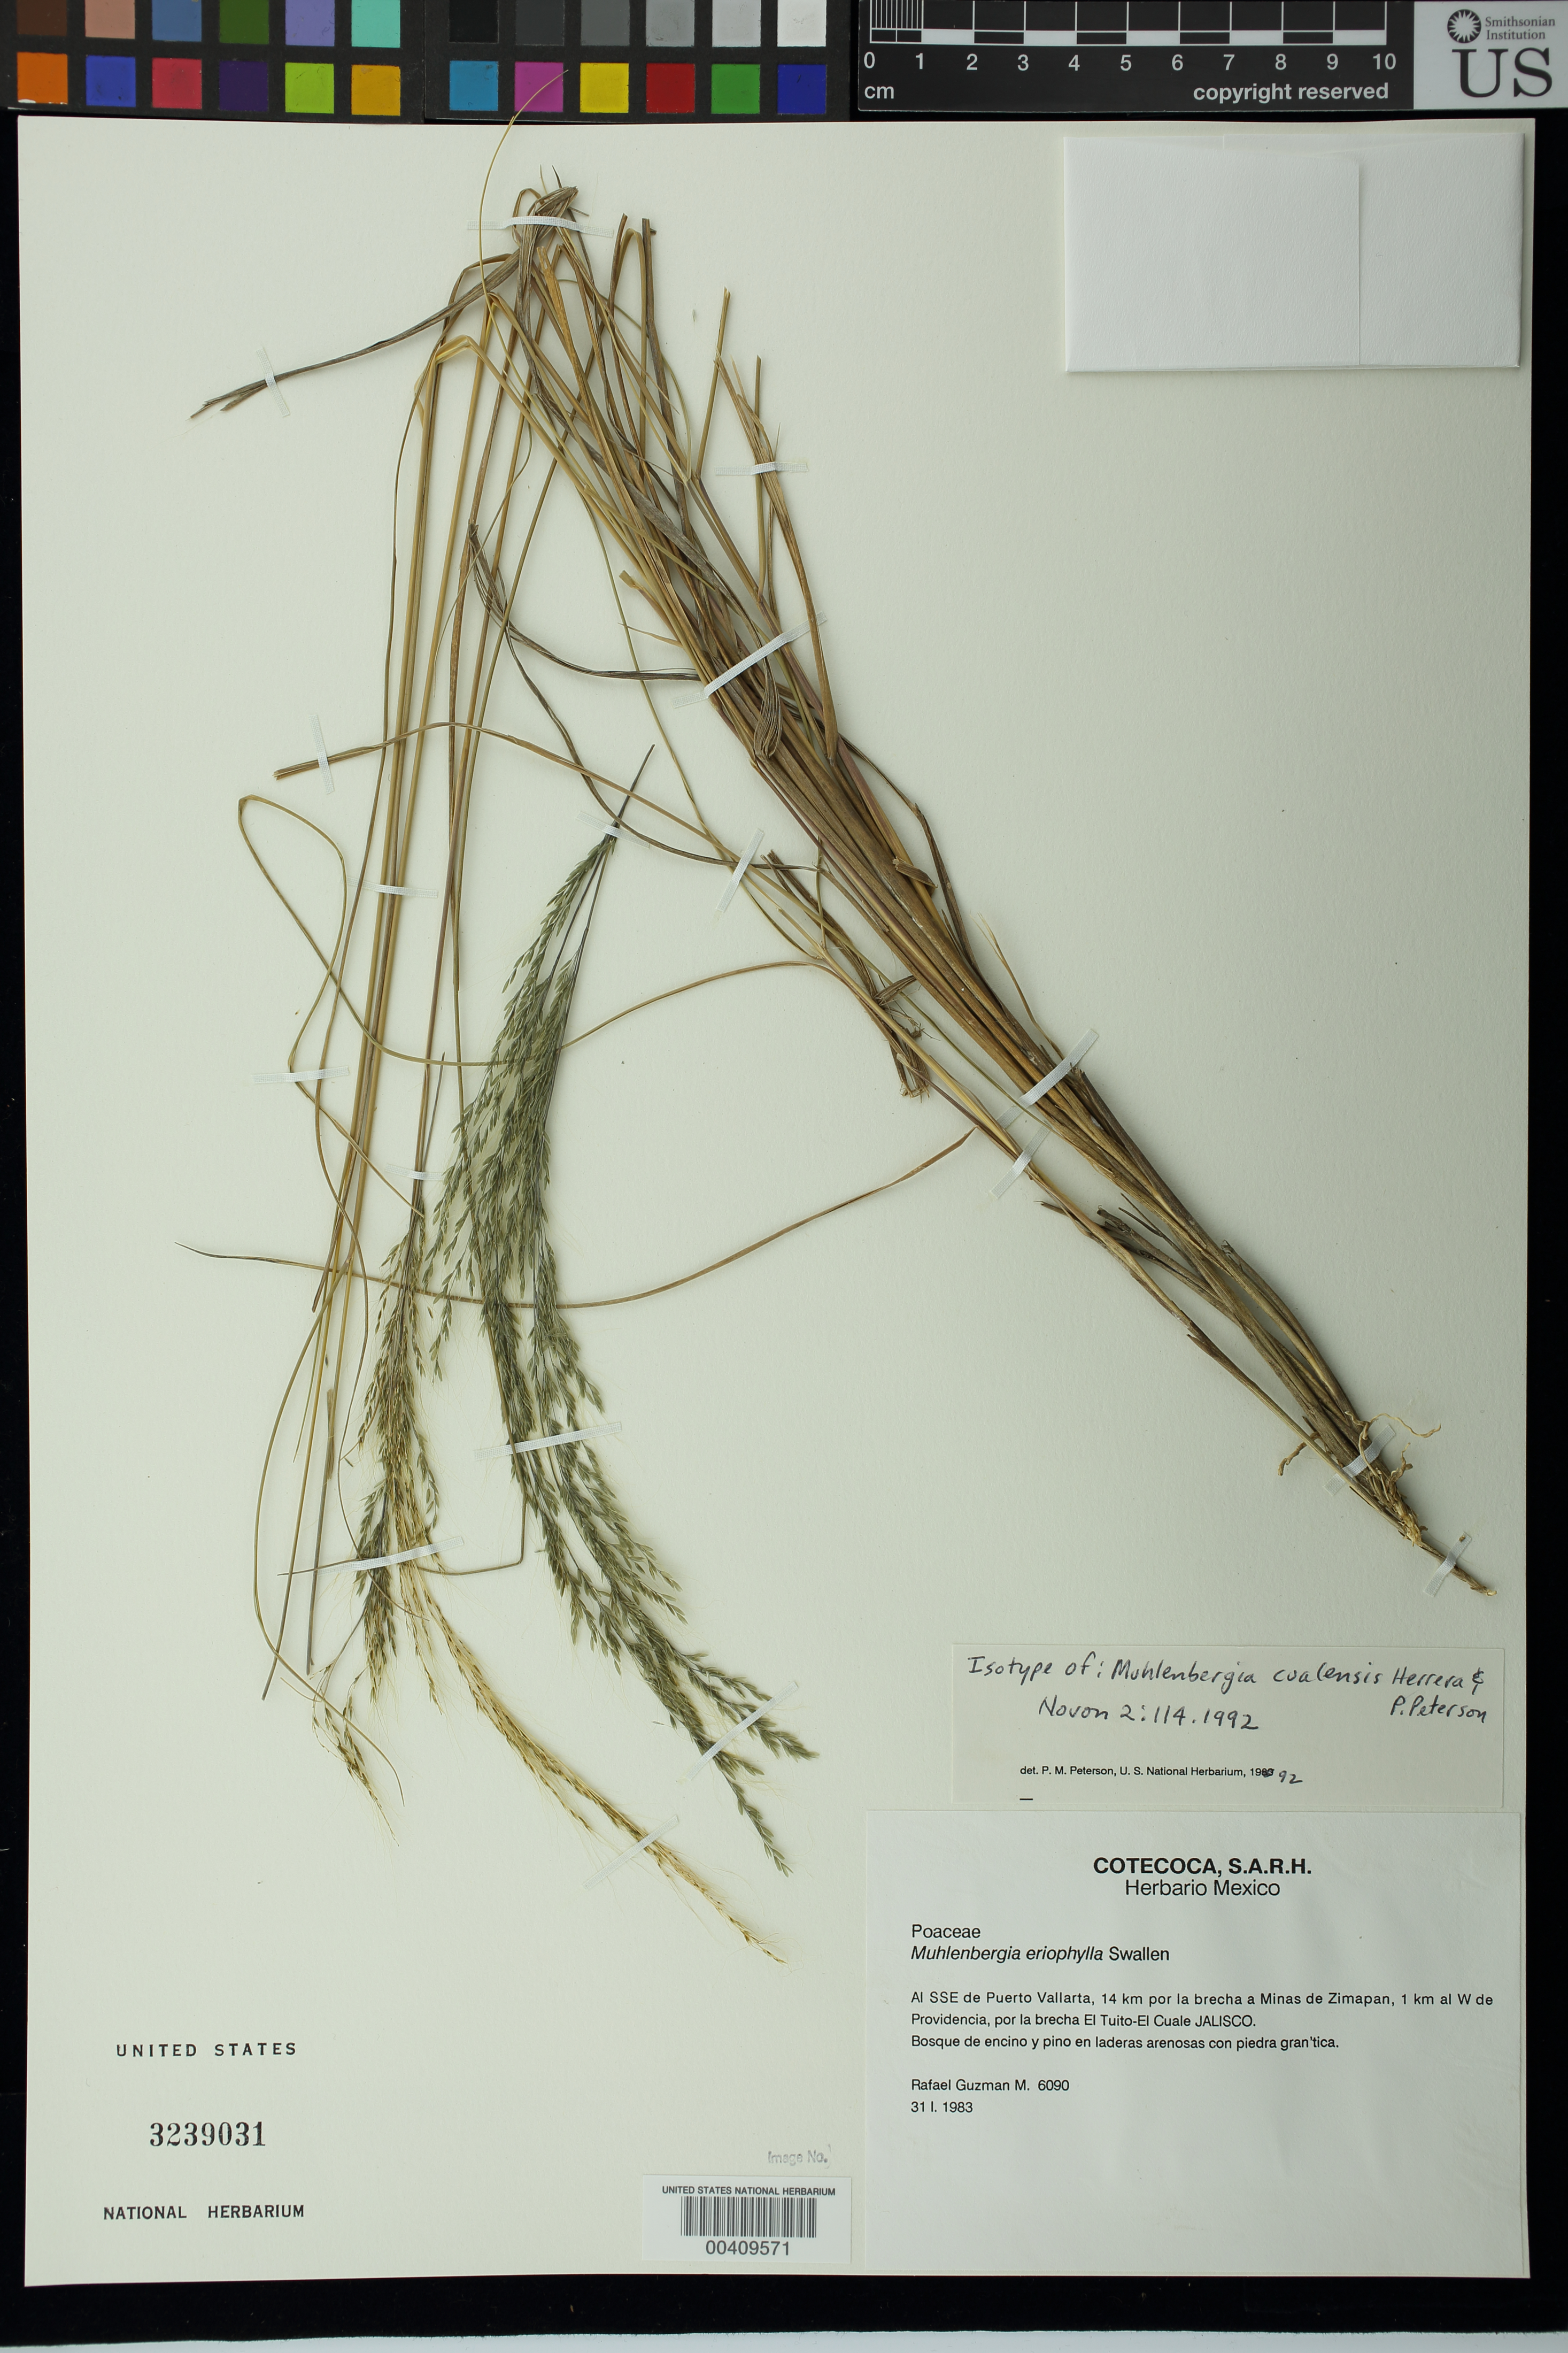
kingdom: Plantae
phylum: Tracheophyta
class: Liliopsida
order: Poales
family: Poaceae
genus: Muhlenbergia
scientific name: Muhlenbergia cualensis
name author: Y. Herrera & P.M. Peterson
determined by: Peterson, Paul M., (BOT), Smithsonian Institution - National Museum of Natural History (UNITED STATES)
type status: Isotype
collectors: R. Guzman-M.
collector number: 6090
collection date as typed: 31 Jan 1983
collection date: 1983-01-31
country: Mexico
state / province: Jalisco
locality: SSE de Puerto Vallarta, 14 km por La Brecha a Minas de Zimapan, 1 km al W de Providencia, por La Brecha El Tuito-el Cuale.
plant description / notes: ex herb. Mexico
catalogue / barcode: US 3239031